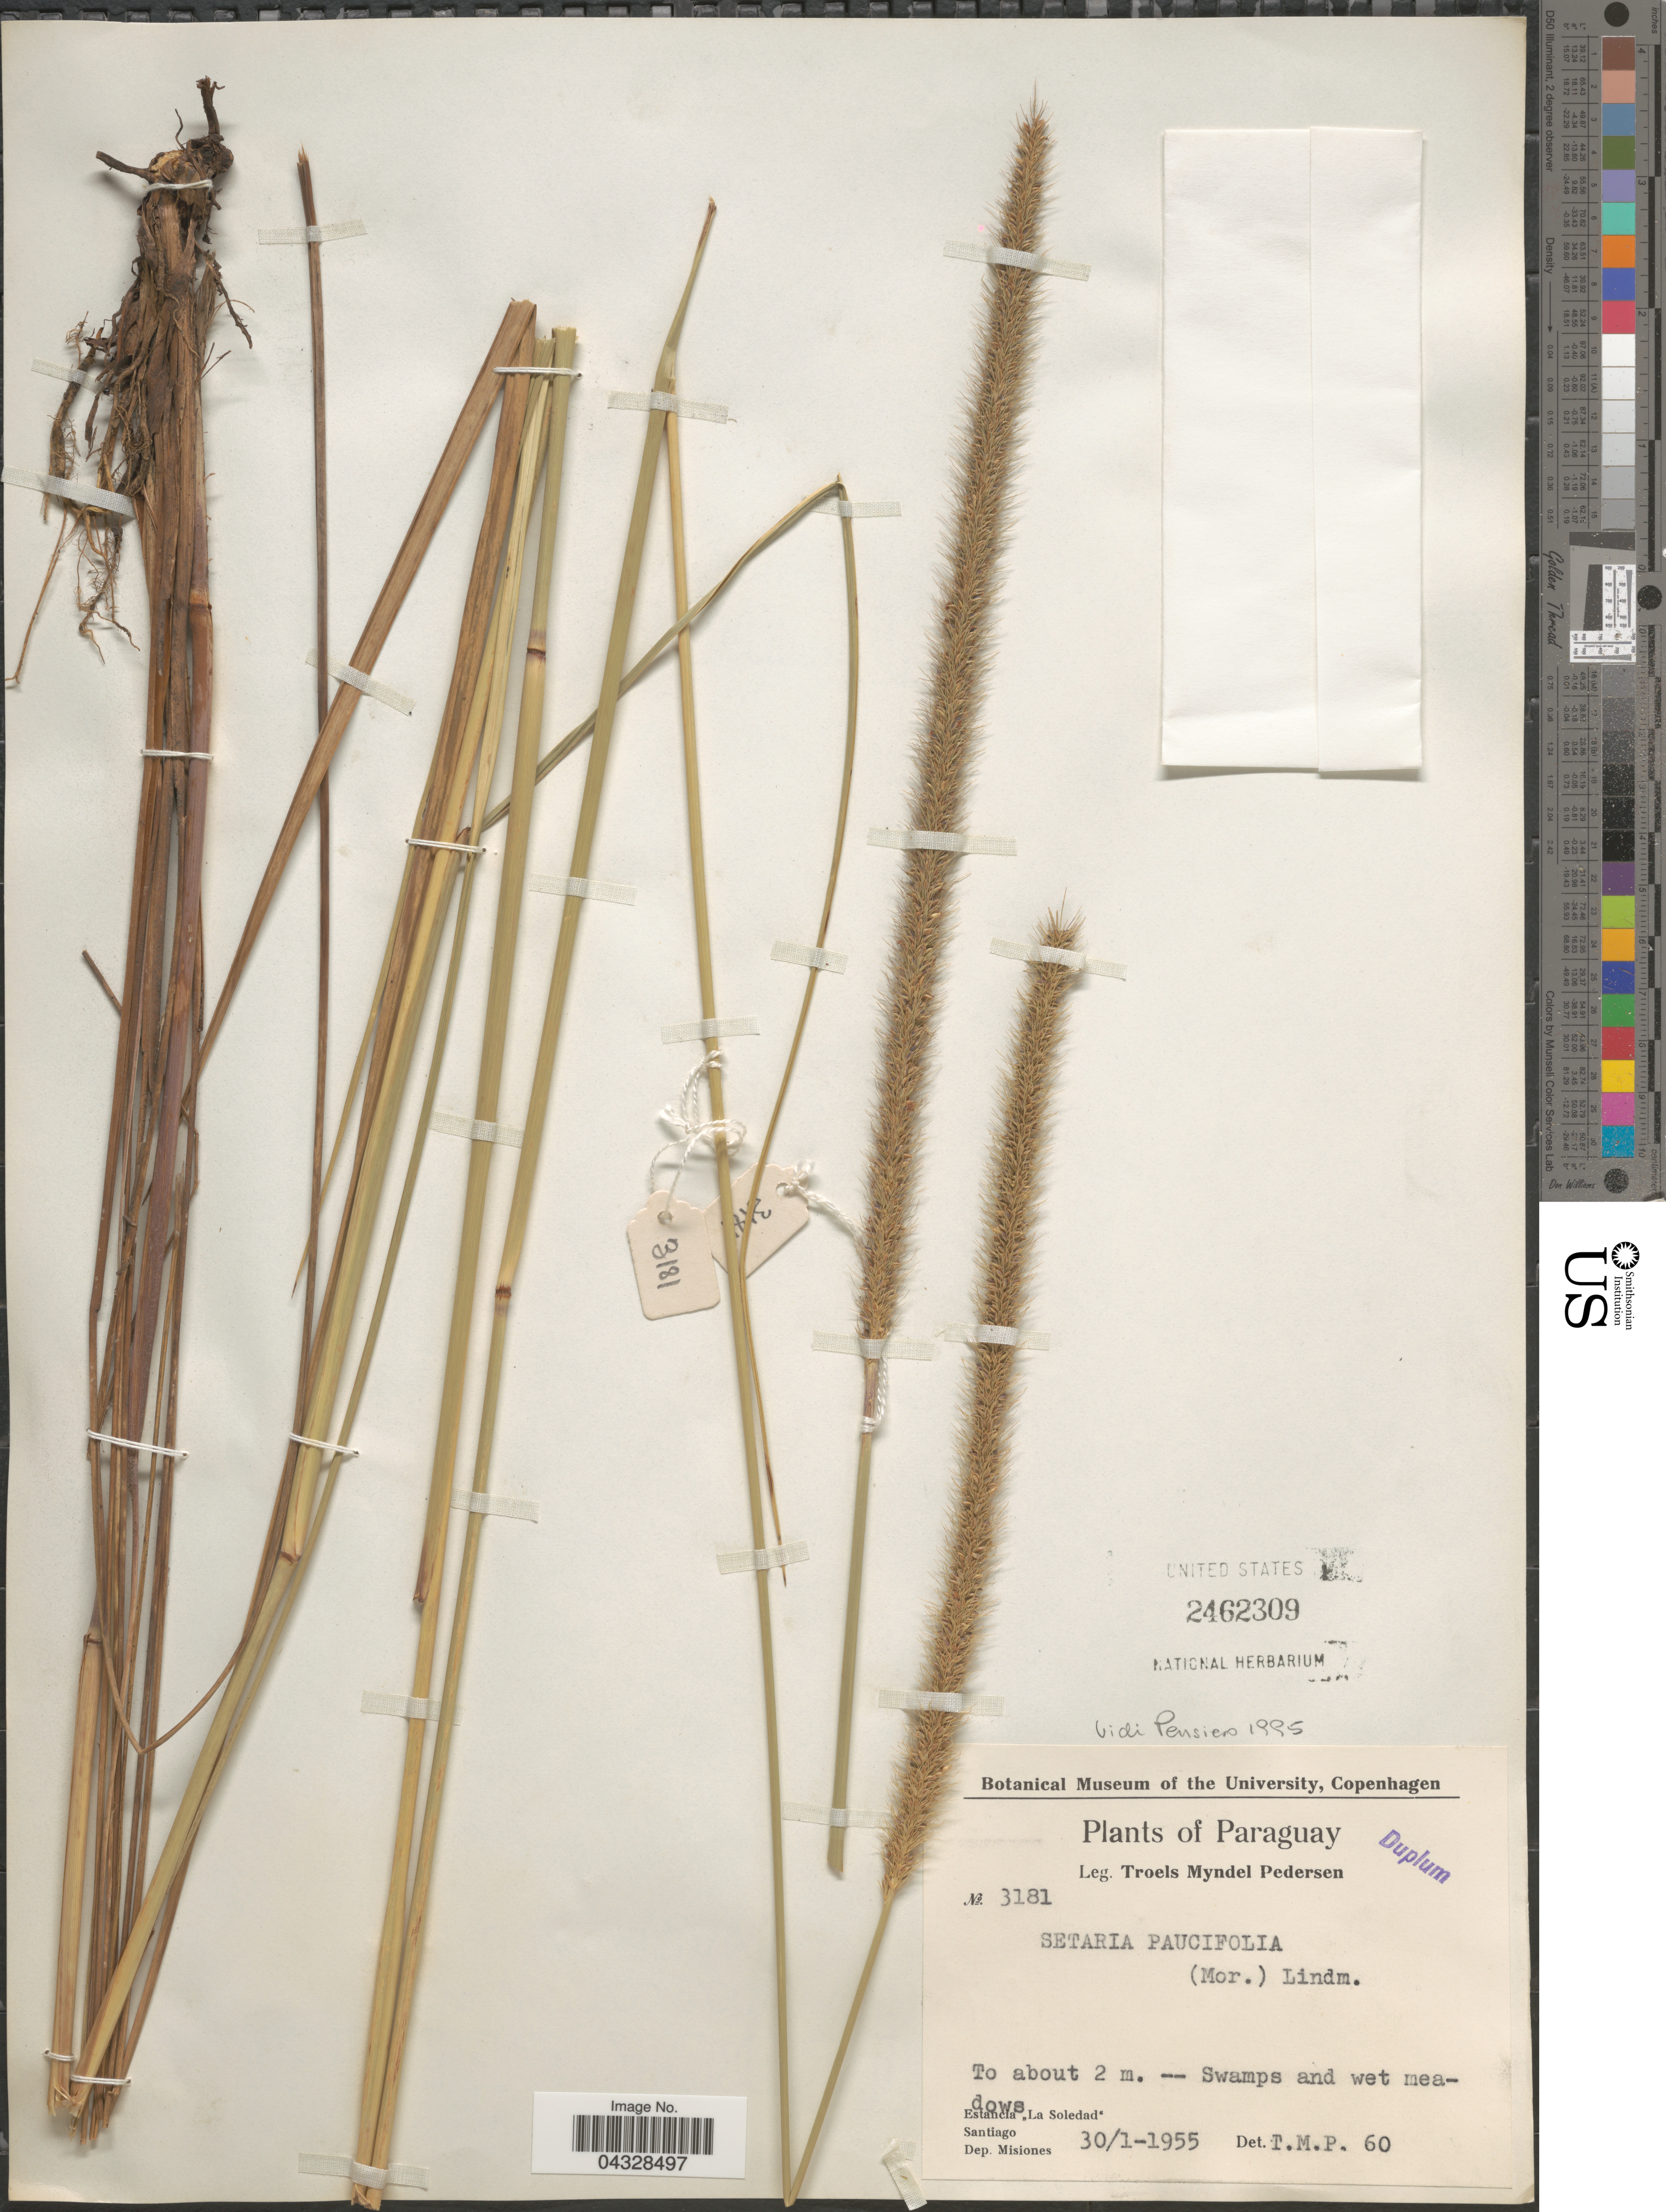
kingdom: Plantae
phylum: Tracheophyta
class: Liliopsida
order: Poales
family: Poaceae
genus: Setaria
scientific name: Setaria paucifolia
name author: (Morong) Lindm.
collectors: T. Pederson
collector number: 3181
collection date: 1955-01-30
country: Paraguay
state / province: Misiones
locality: Estancia "La Soledad". Santiago. Dep. Misiones.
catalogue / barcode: US 2462309